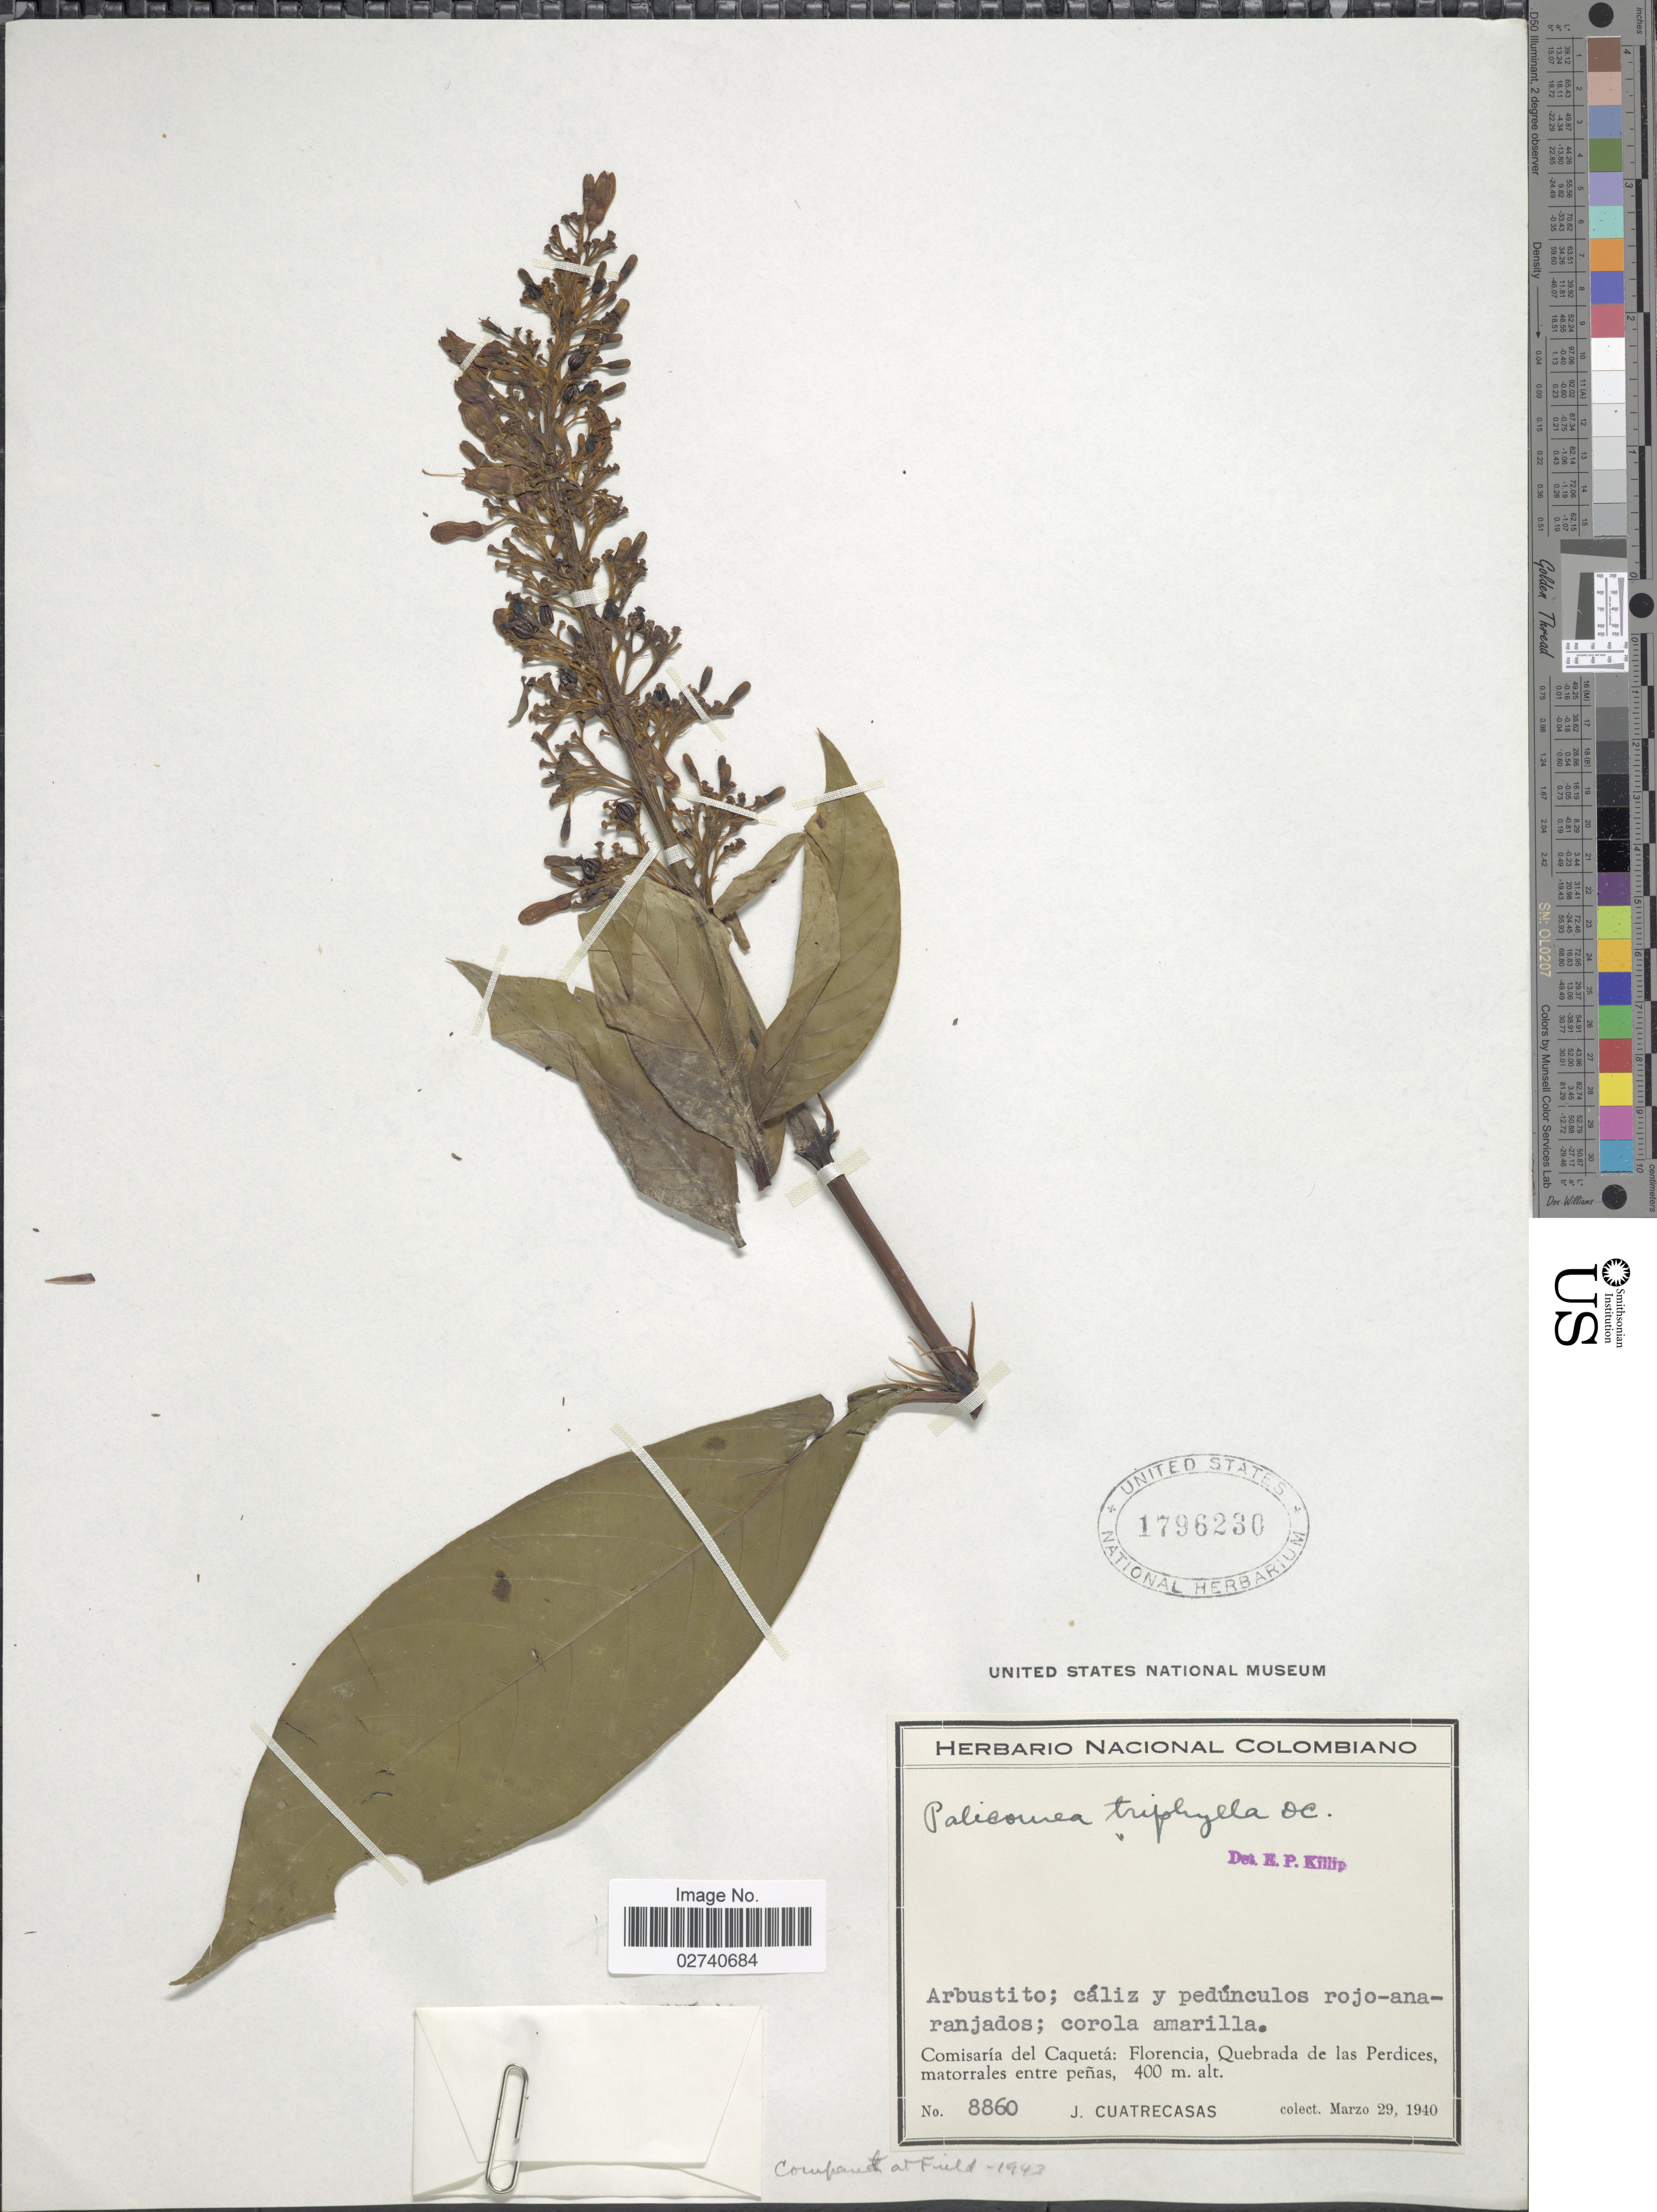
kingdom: Plantae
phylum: Tracheophyta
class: Magnoliopsida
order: Gentianales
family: Rubiaceae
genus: Palicourea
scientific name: Palicourea triphylla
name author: DC.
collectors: J. Cuatrecasas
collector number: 8860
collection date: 1940-03-29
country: Colombia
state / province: Caquetá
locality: Comisaria del Caqueta. Florencia, Quebrada de las perdices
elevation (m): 400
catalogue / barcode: US 1796230